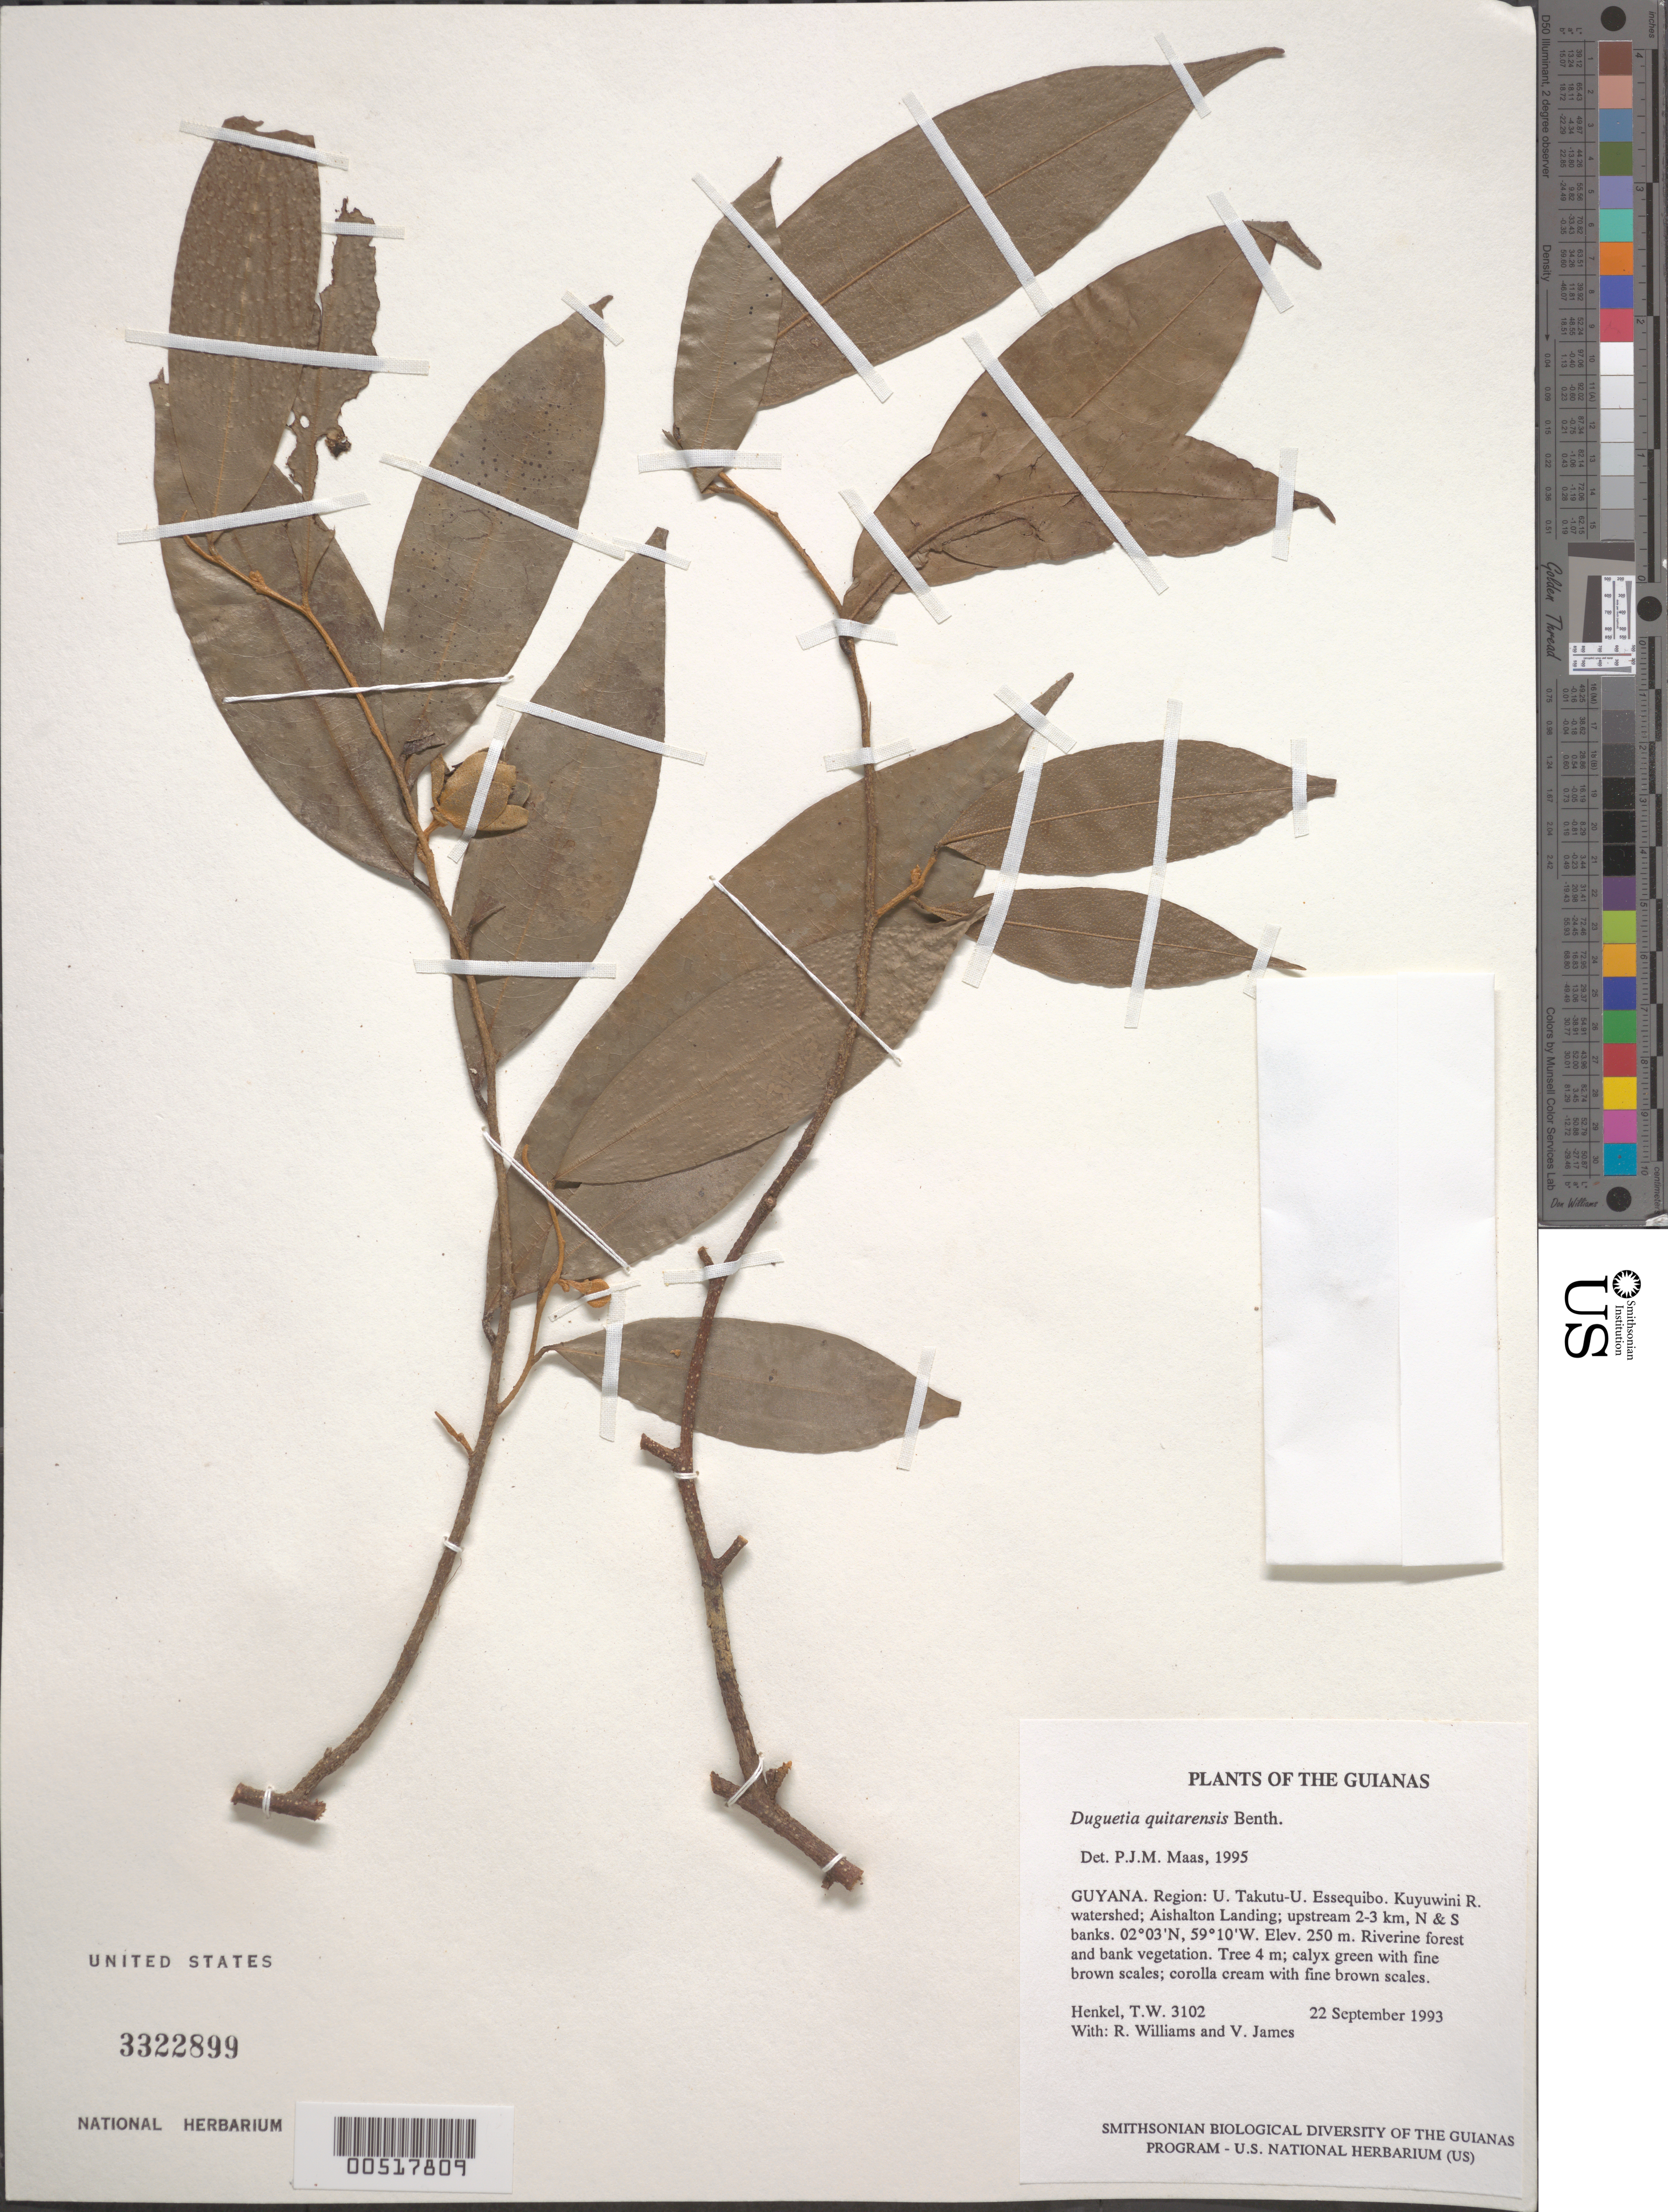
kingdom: Plantae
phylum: Tracheophyta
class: Magnoliopsida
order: Magnoliales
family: Annonaceae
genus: Duguetia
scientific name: Duguetia quitarensis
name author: Benth.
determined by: Maas, Paul J. M.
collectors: T. Henkel, R. Williams & V. James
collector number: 3102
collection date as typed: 22 September 1993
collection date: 1993-09-22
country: Guyana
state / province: U. Takutu-U. Essequibo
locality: Kuyuwini R. watershed; Aishalton Landing; upstream 2-3 km, N & S banks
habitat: Riverine forest and bank vegetation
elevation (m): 250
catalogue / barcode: US 3322899